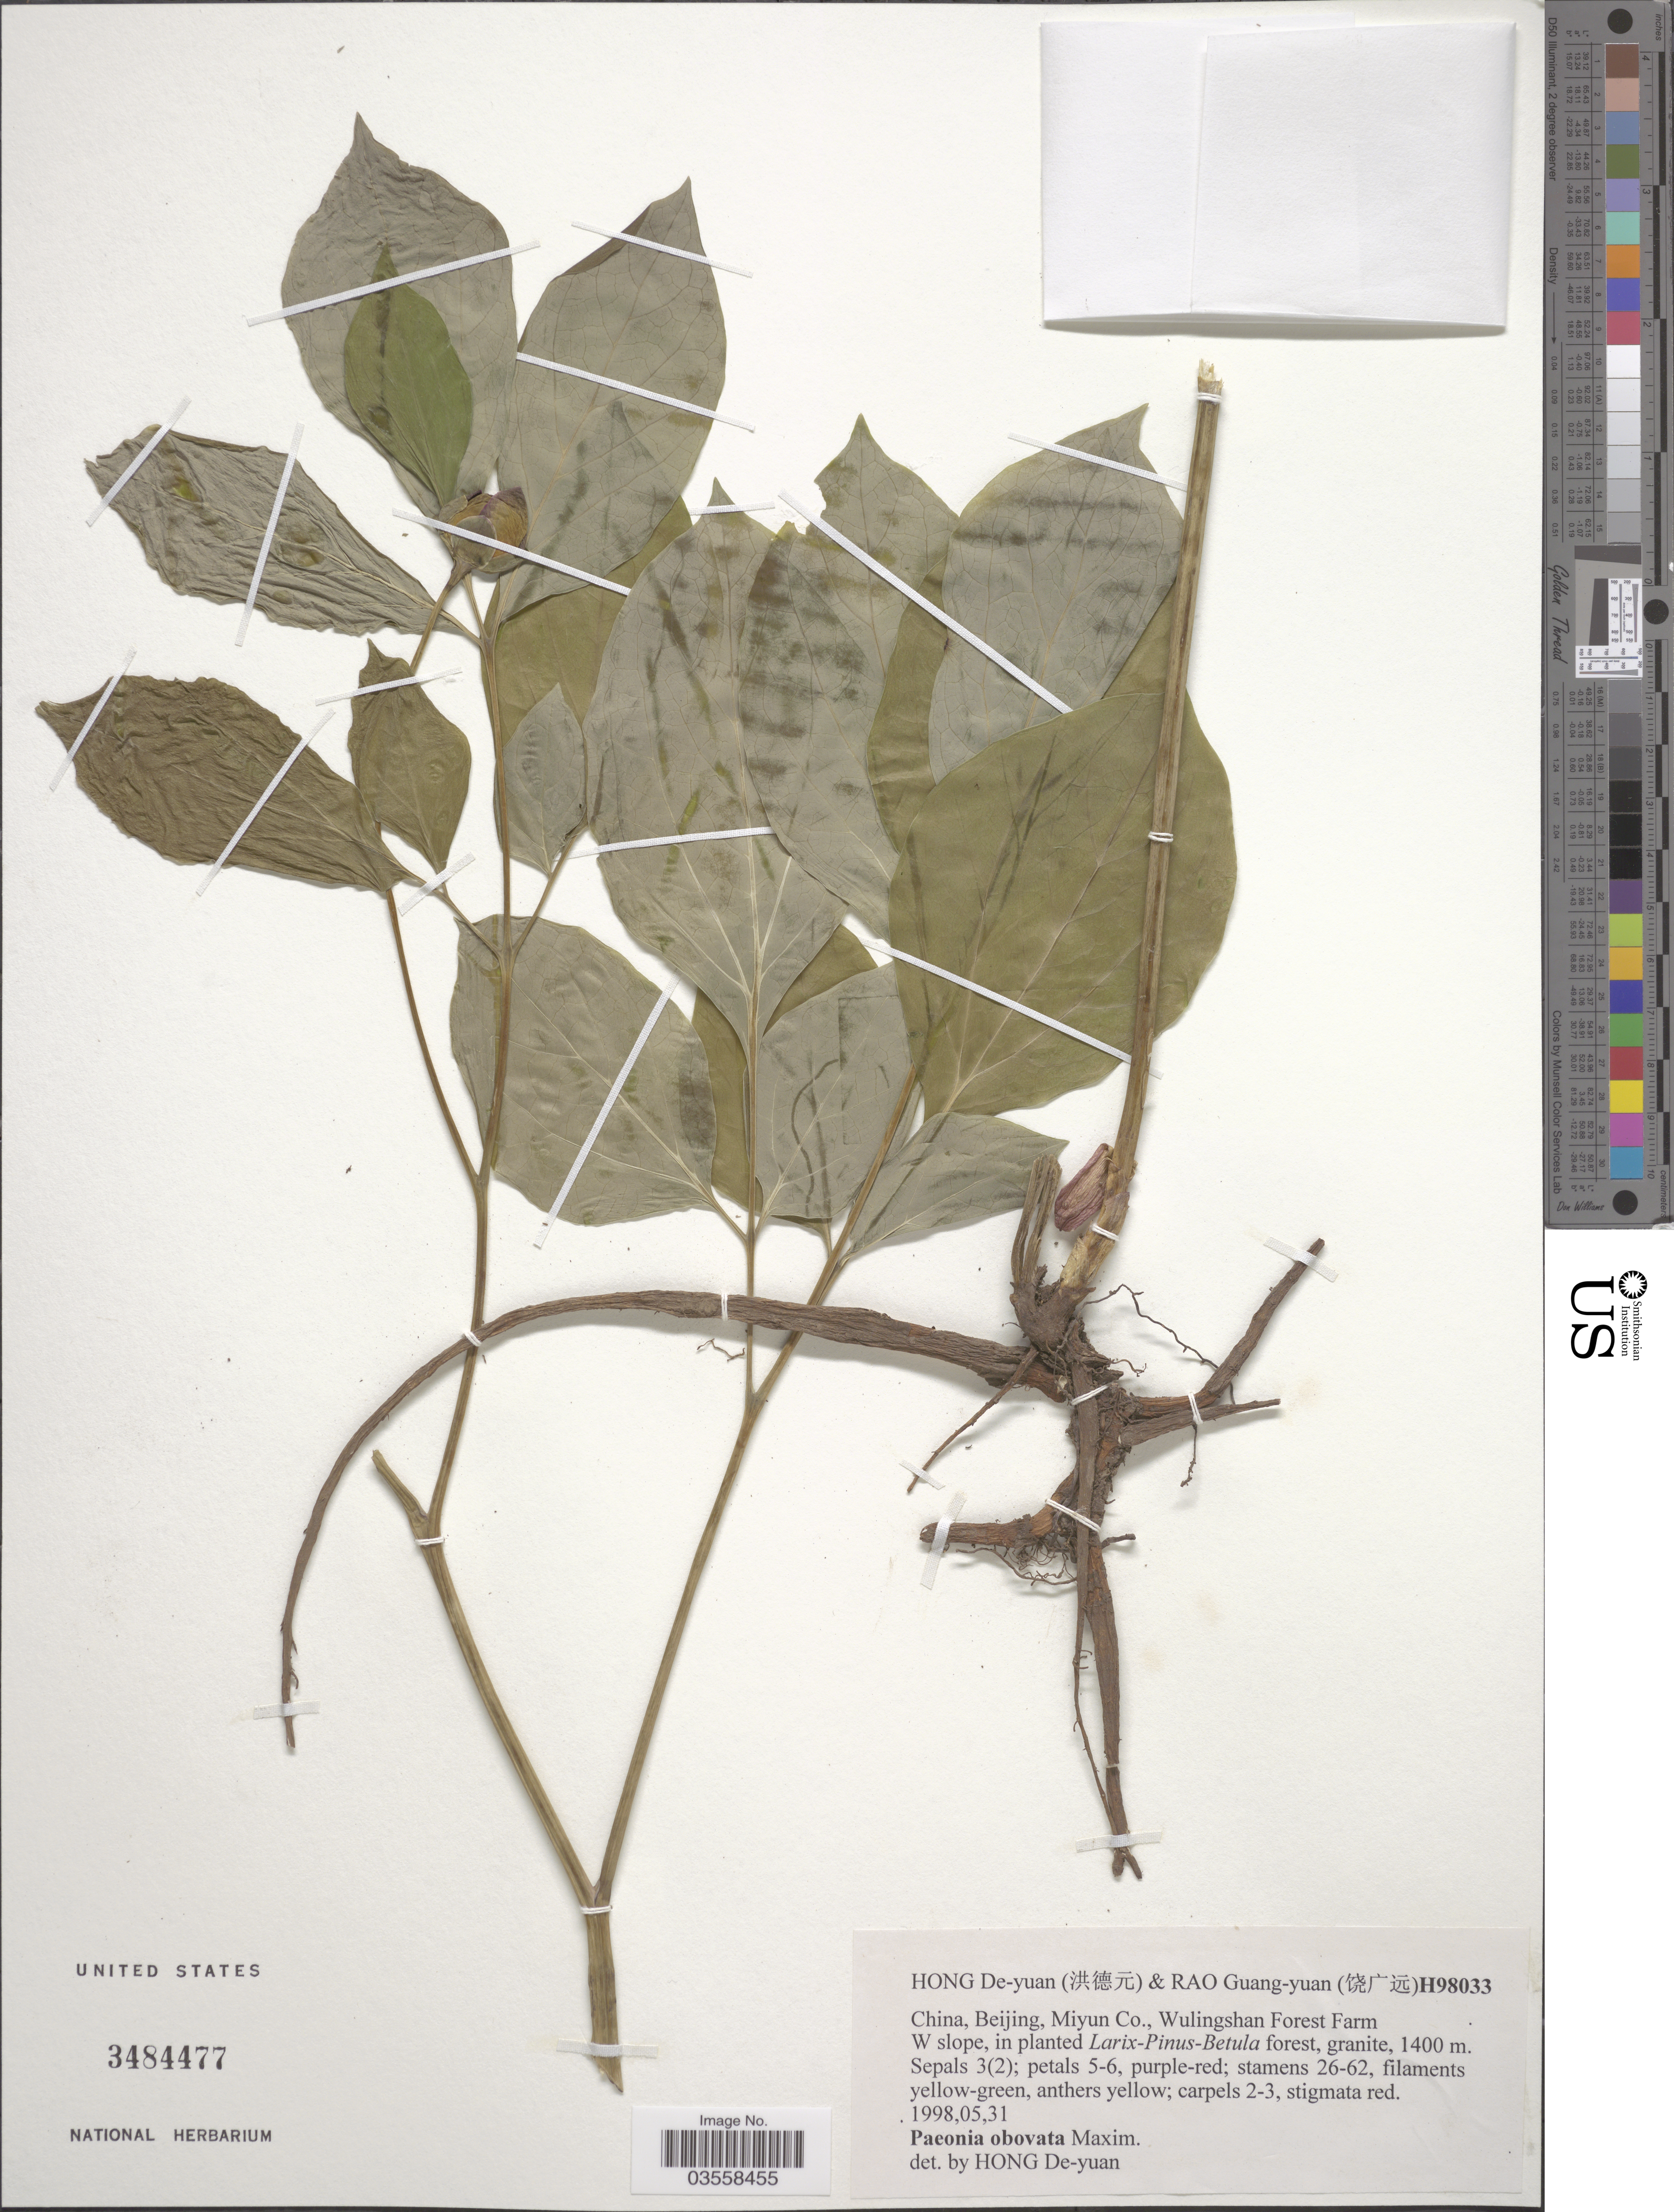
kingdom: Plantae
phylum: Tracheophyta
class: Magnoliopsida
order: Saxifragales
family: Paeoniaceae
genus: Paeonia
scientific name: Paeonia obovata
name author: Maxim.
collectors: D.-Y. Hong & Rao Guang-yuan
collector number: H98033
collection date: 1998-05-31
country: China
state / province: Beijing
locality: Beijing, Miyun Co., Wulingshan Forest Farm W slope.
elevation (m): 1400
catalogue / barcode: US 3484477